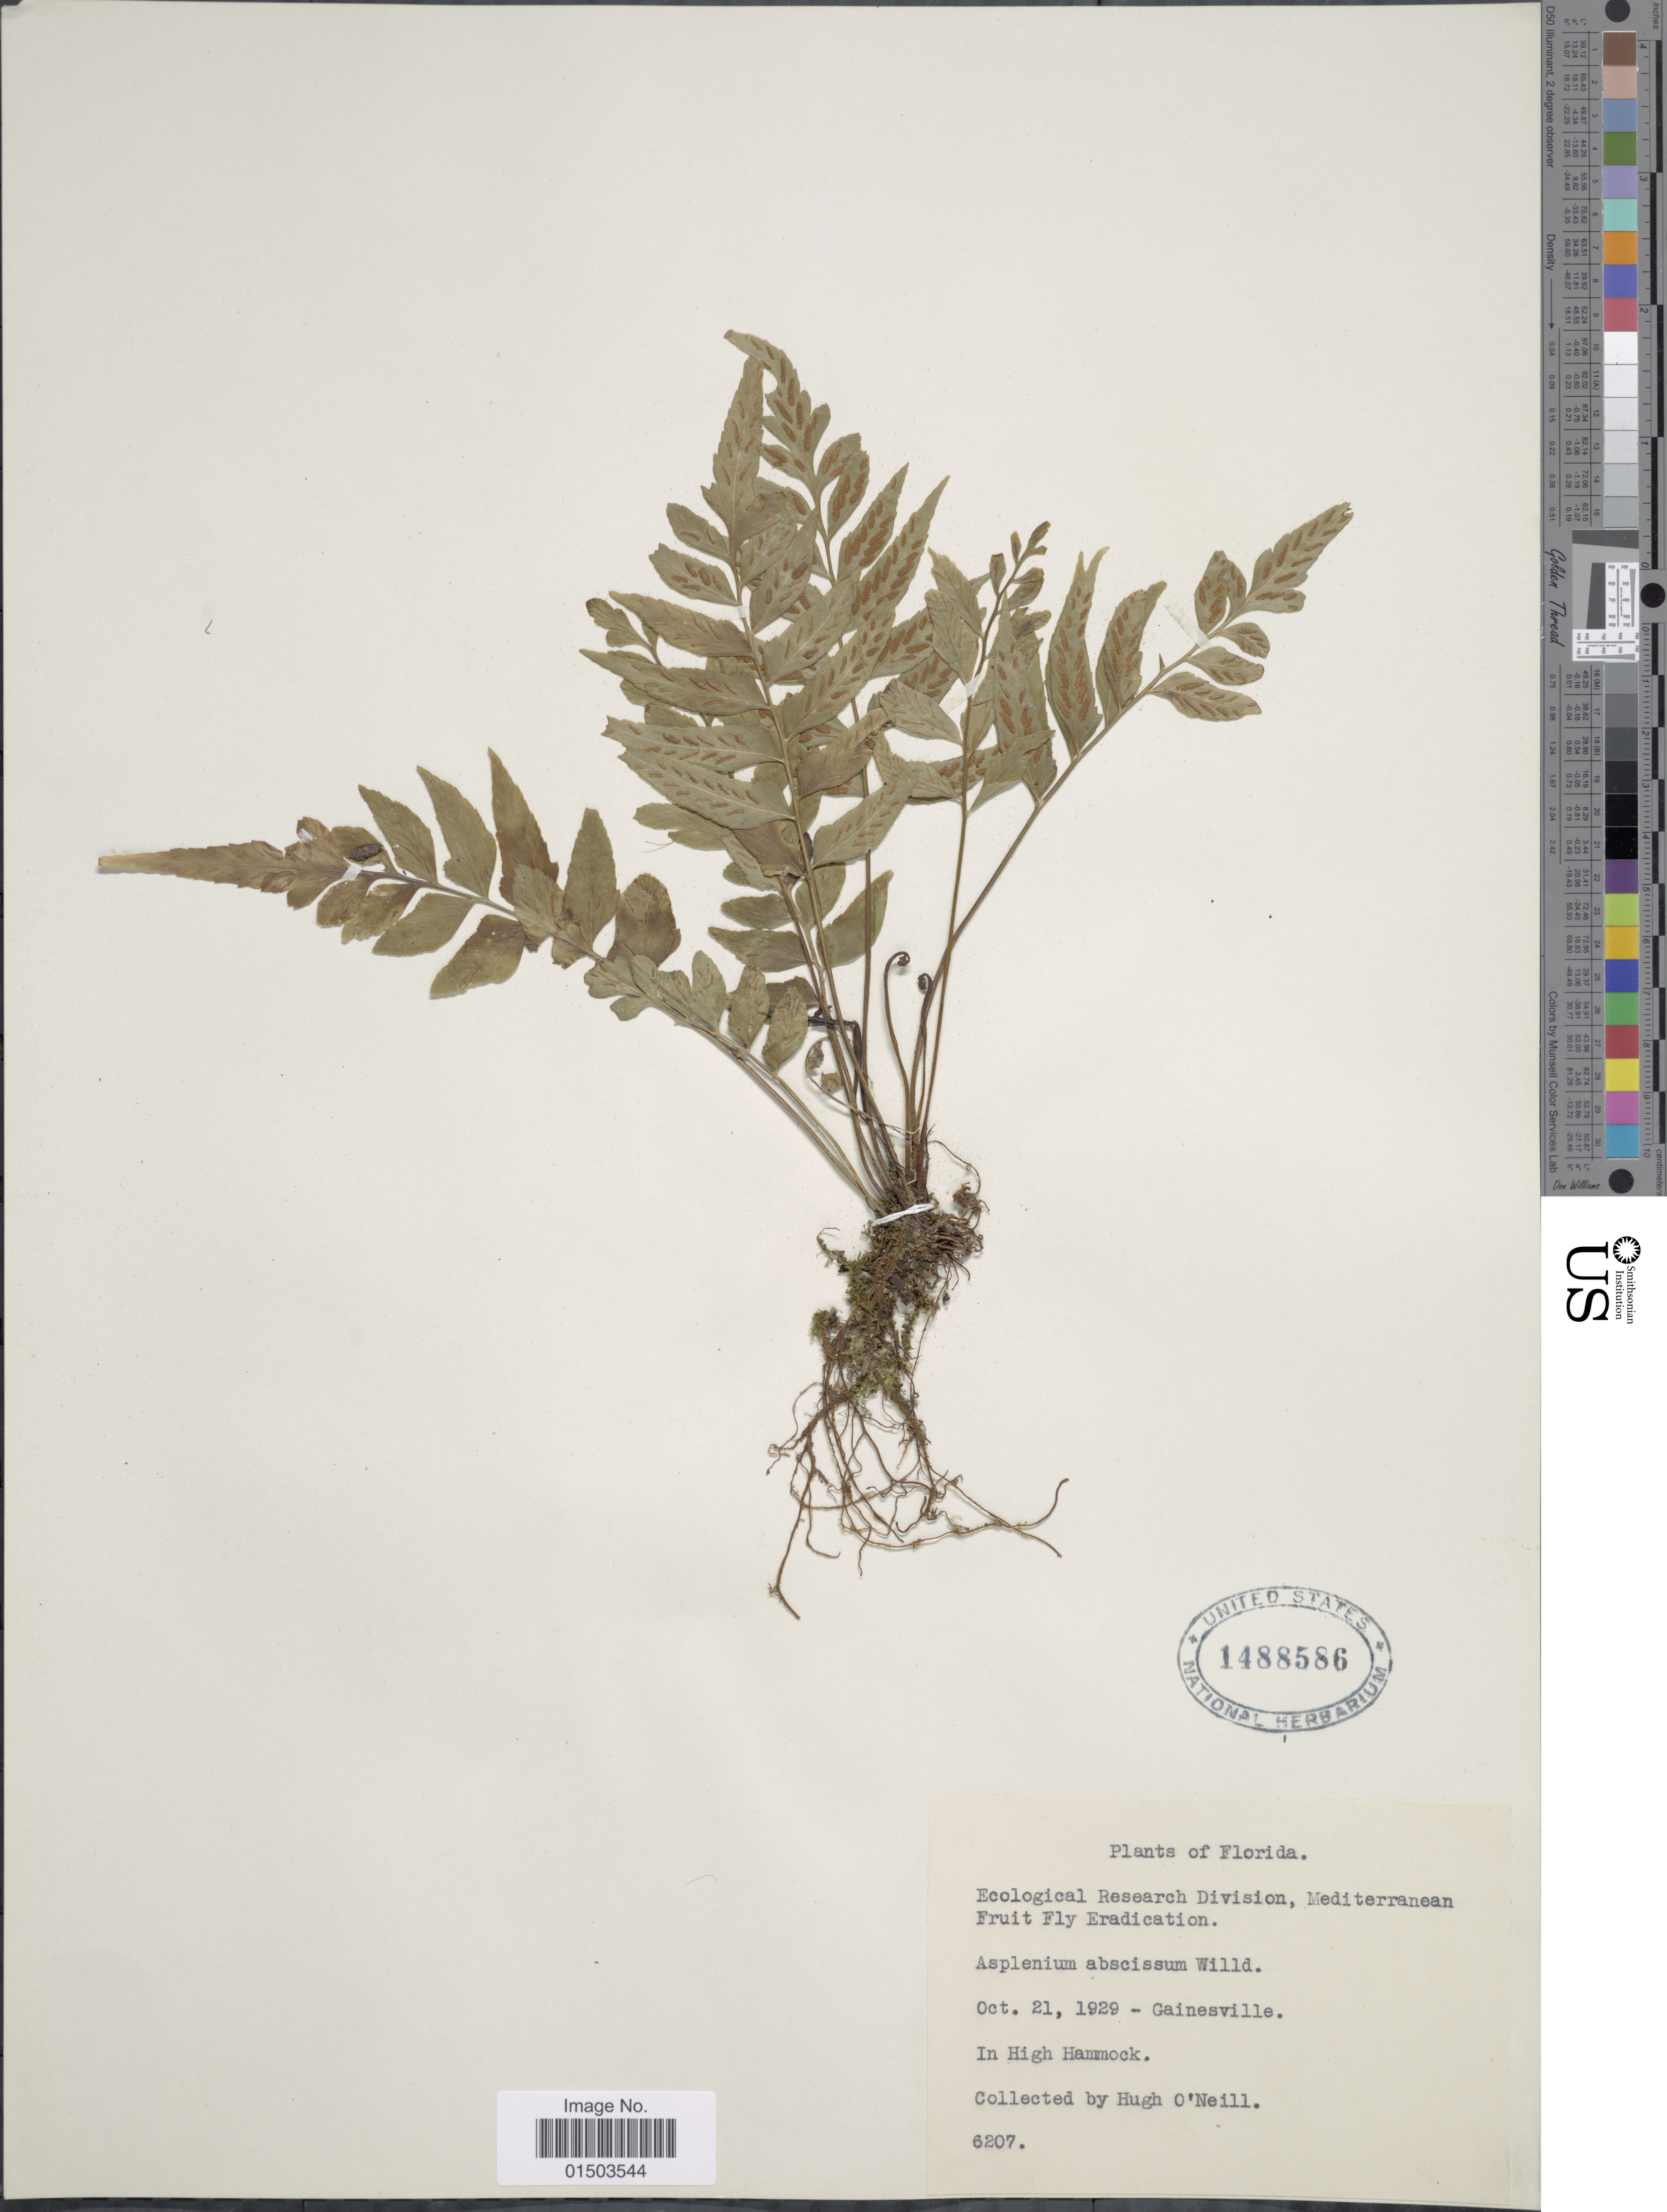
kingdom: Plantae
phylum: Tracheophyta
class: Polypodiopsida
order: Polypodiales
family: Aspleniaceae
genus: Asplenium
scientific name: Asplenium abscissum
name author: Willd.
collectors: H. O'Neill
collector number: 6207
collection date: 1929-10-21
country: United States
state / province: Florida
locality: Florida, Gainesville. In High Hammock.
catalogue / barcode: US 1488586